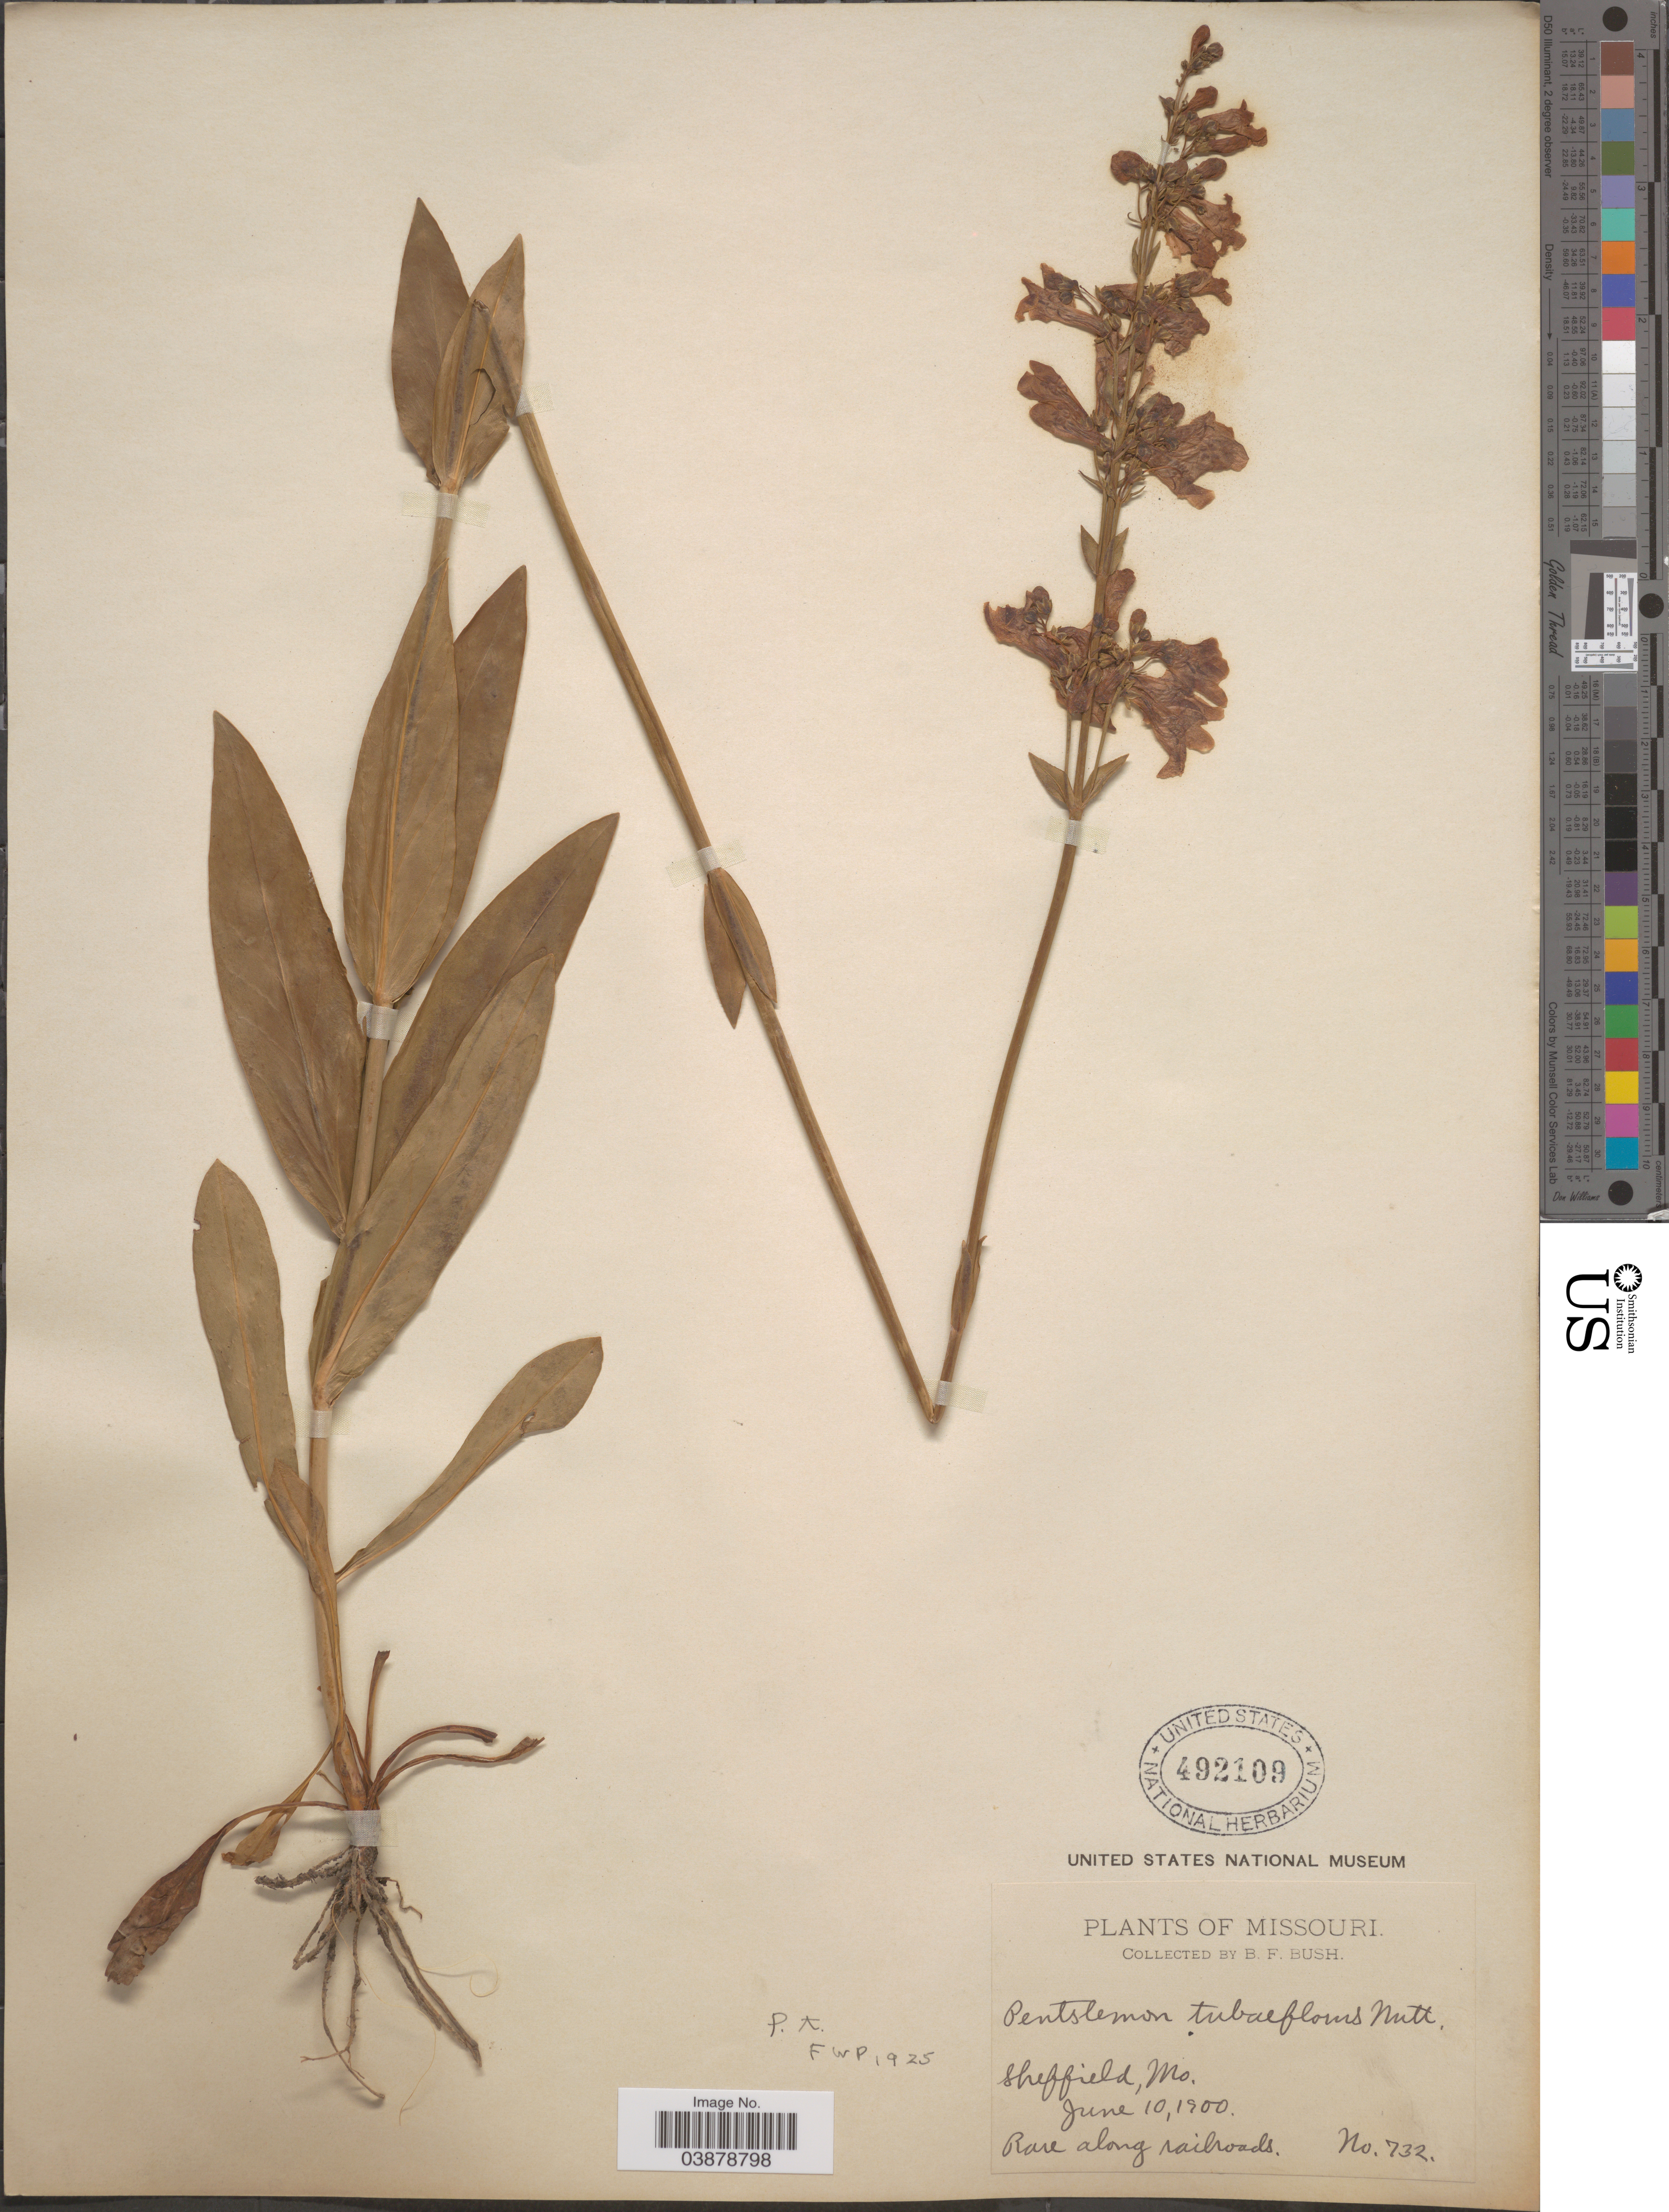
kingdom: Plantae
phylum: Tracheophyta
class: Magnoliopsida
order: Lamiales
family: Plantaginaceae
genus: Penstemon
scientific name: Penstemon tubaeflorus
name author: Nutt.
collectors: B. F. Bush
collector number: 732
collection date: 1900-06-10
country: United States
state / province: Missouri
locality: Sheffield.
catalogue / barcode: US 492109